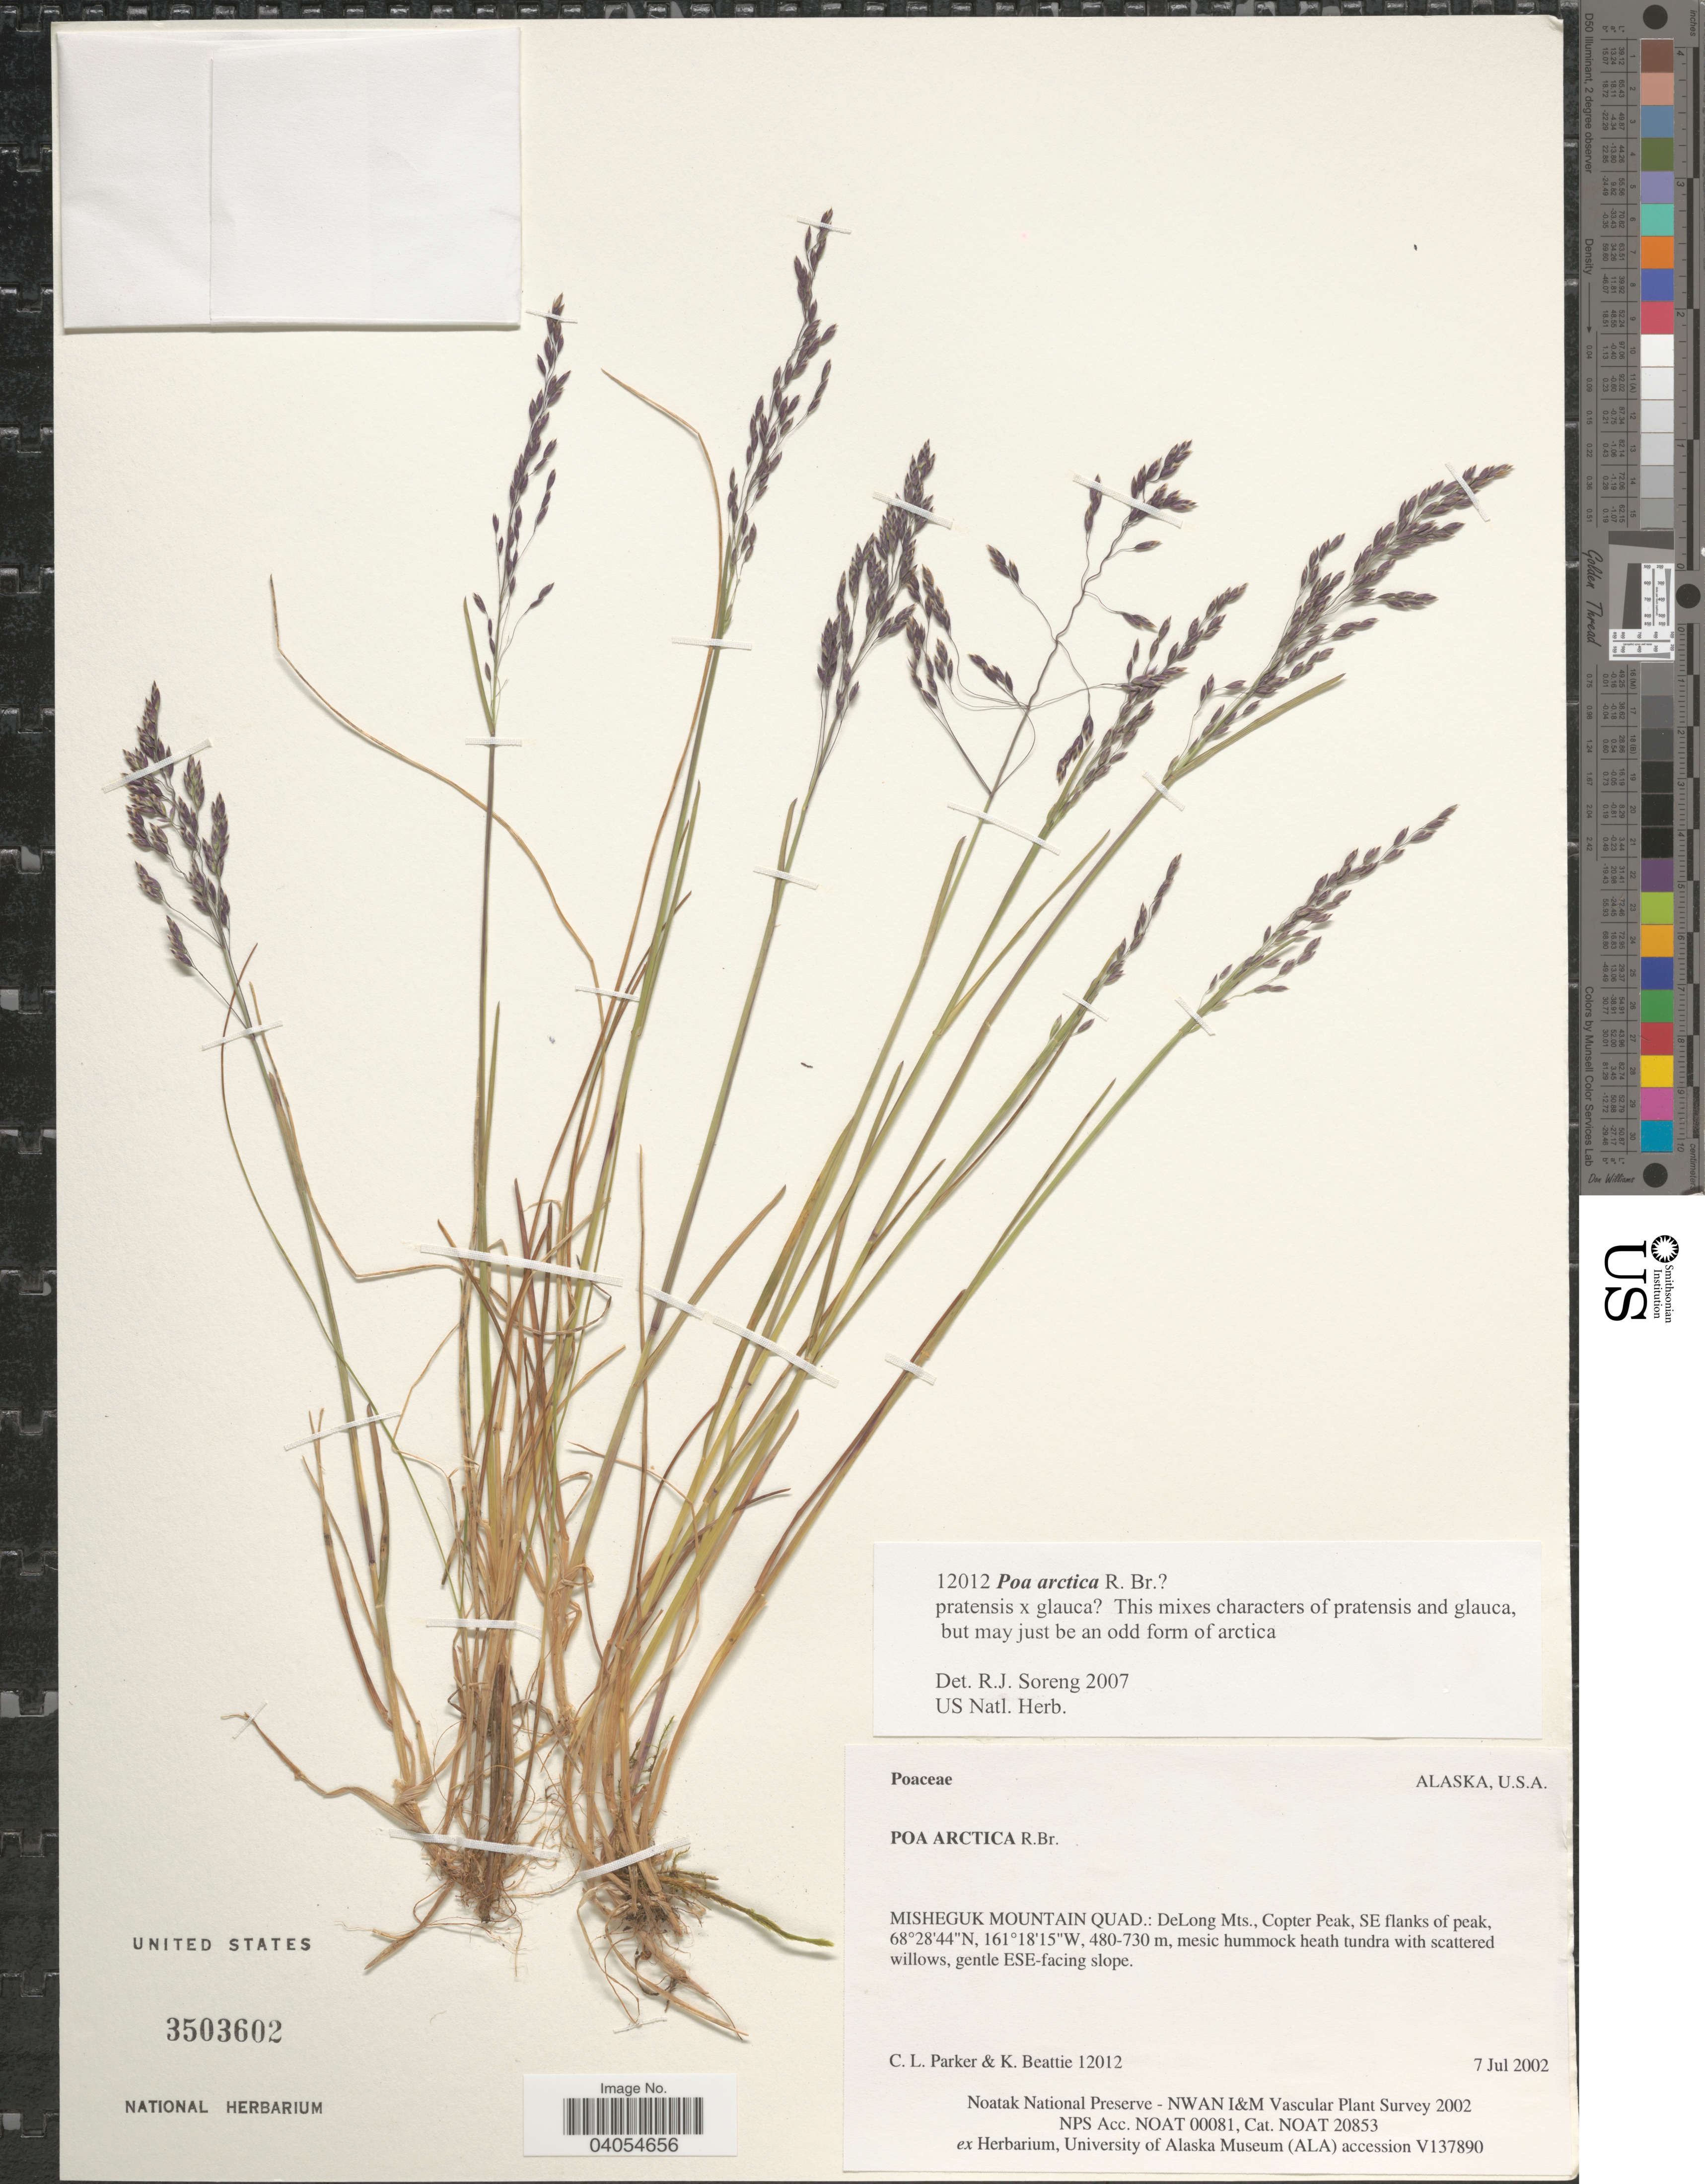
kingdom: Plantae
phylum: Tracheophyta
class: Liliopsida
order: Poales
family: Poaceae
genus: Poa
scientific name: Poa arctica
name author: R. Br.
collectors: C. L. Parker & K. Beattie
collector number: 12012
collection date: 2002-07-07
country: United States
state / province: Alaska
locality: Misheguk Mountain Quad.: DeLong Mts., Copter Peak, SE flanks of peak. ESE-facing slope.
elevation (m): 480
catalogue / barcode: US 3503602